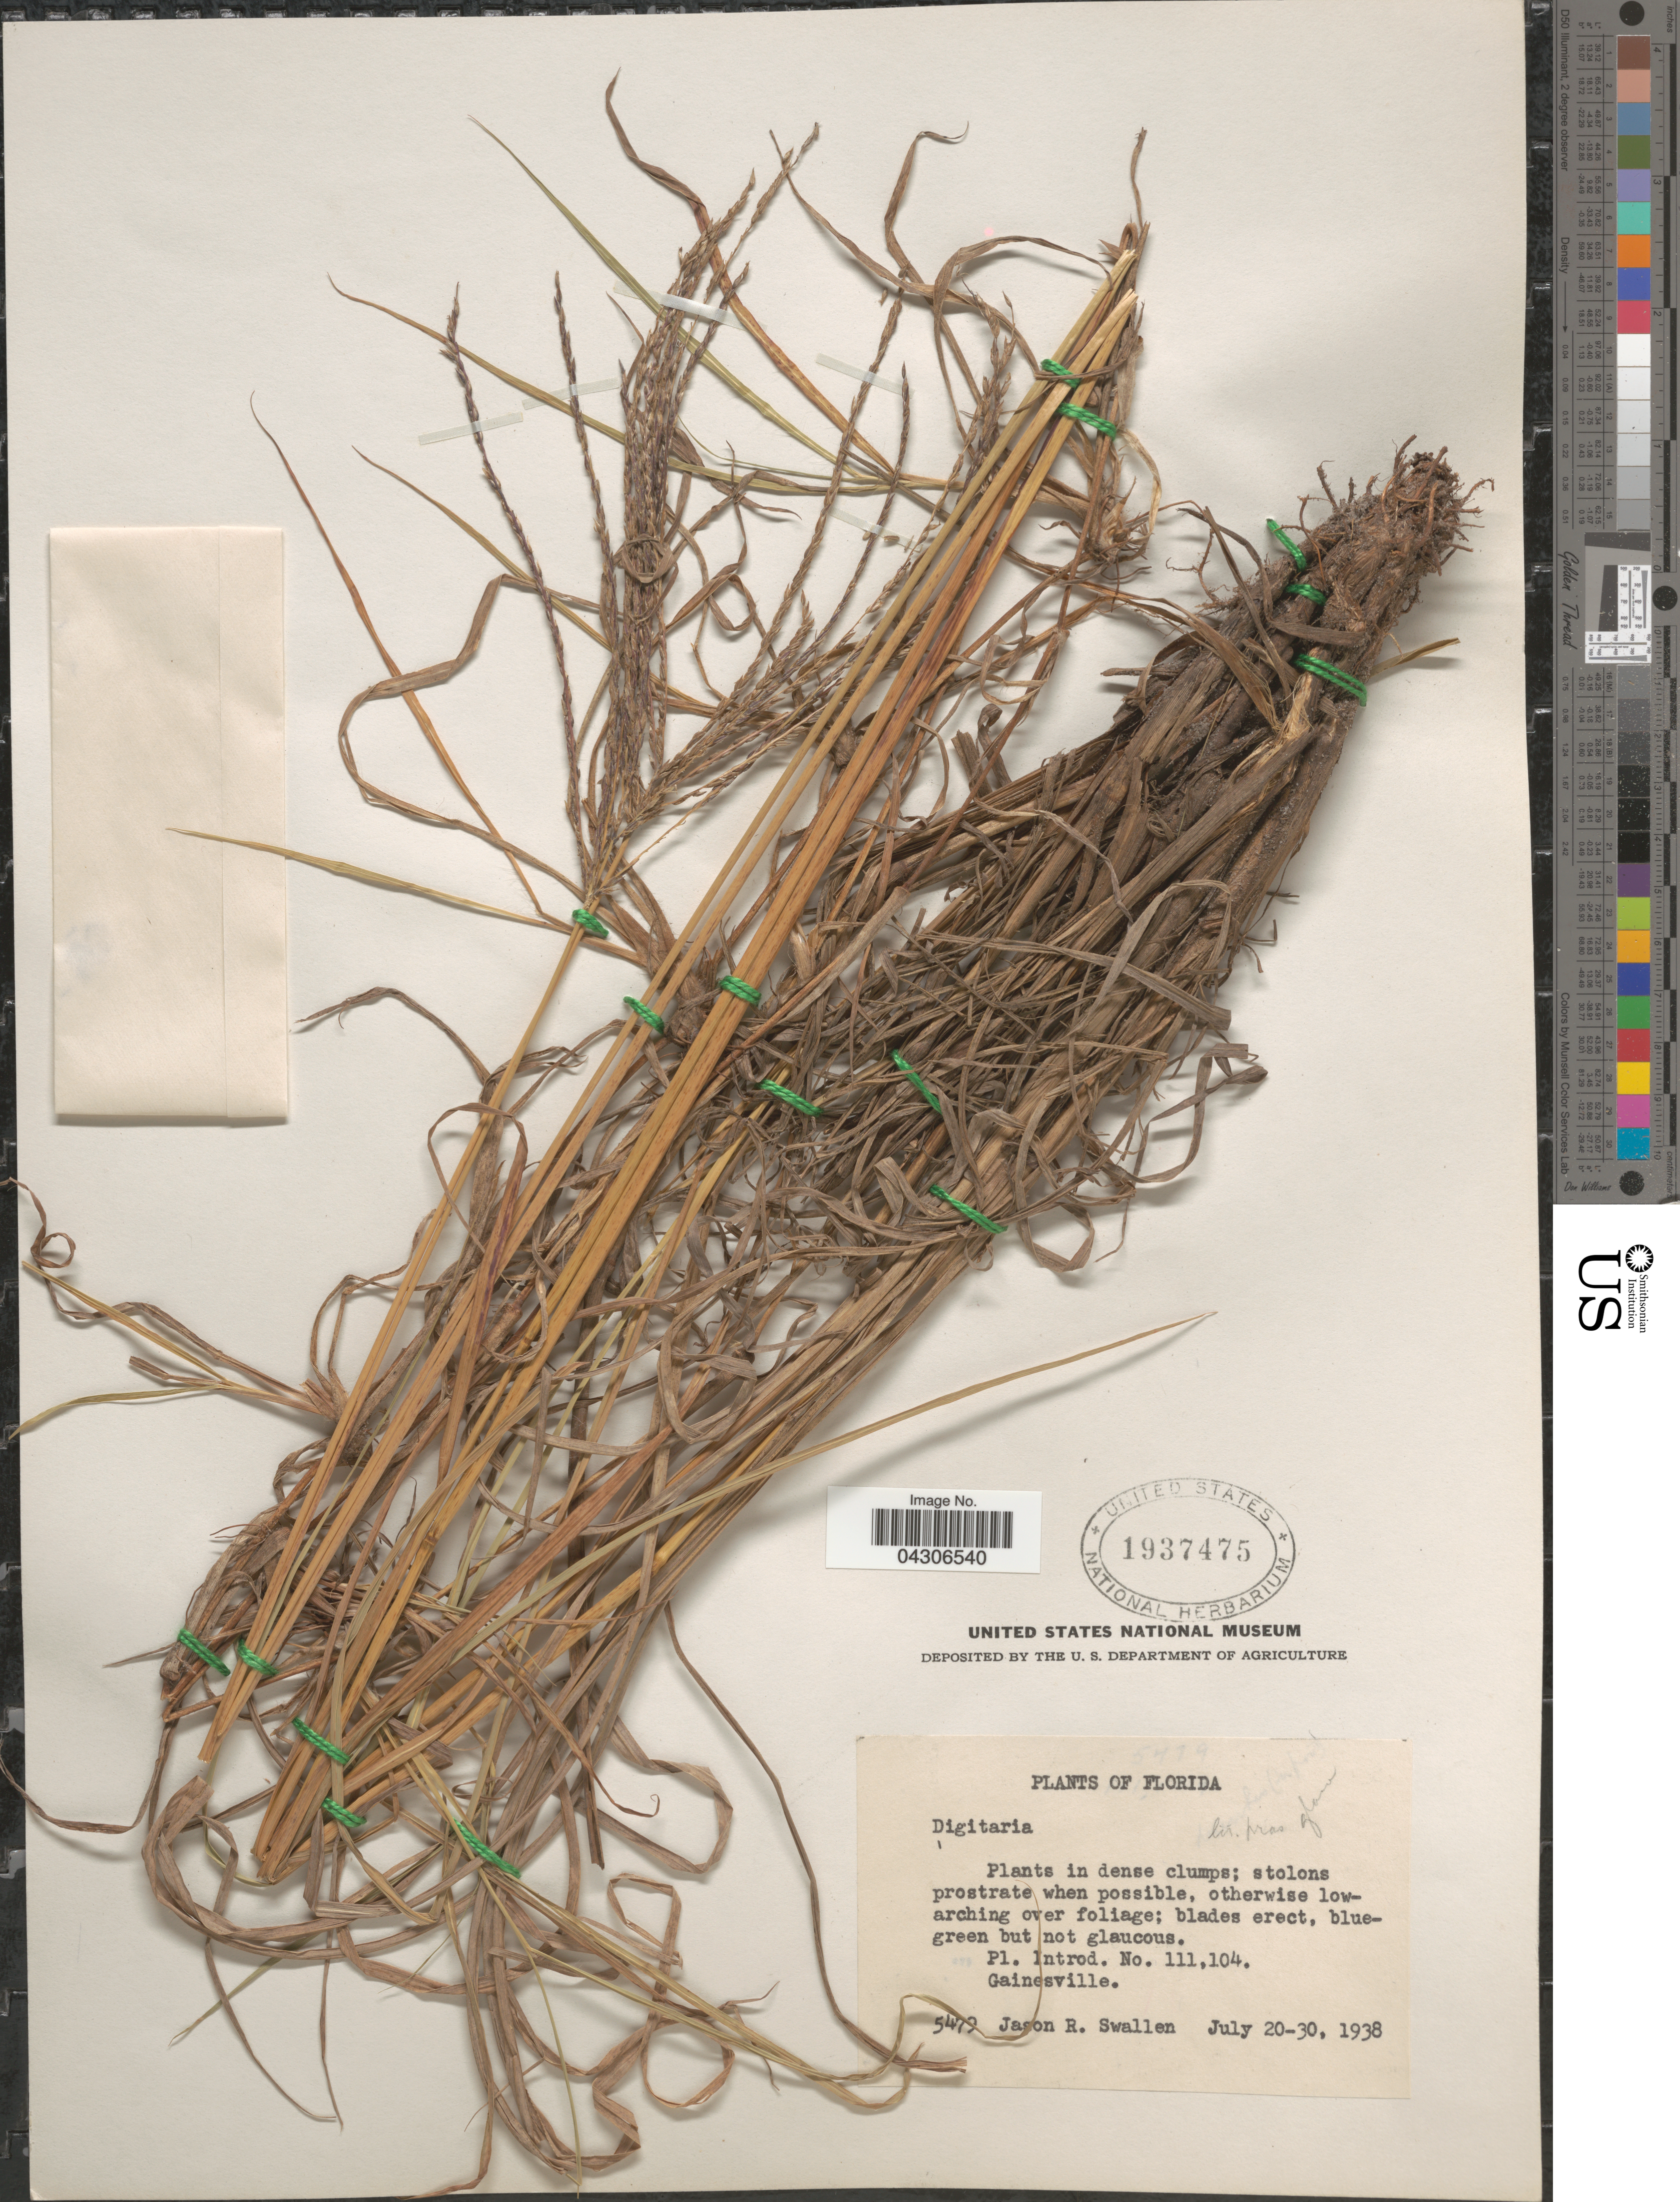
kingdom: Plantae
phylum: Tracheophyta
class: Liliopsida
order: Poales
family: Poaceae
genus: Digitaria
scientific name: Digitaria sp.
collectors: J. R. Swallen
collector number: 5479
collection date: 1938-07-20/1938-07-30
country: United States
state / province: Florida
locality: Gainesville.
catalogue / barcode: US 1937475